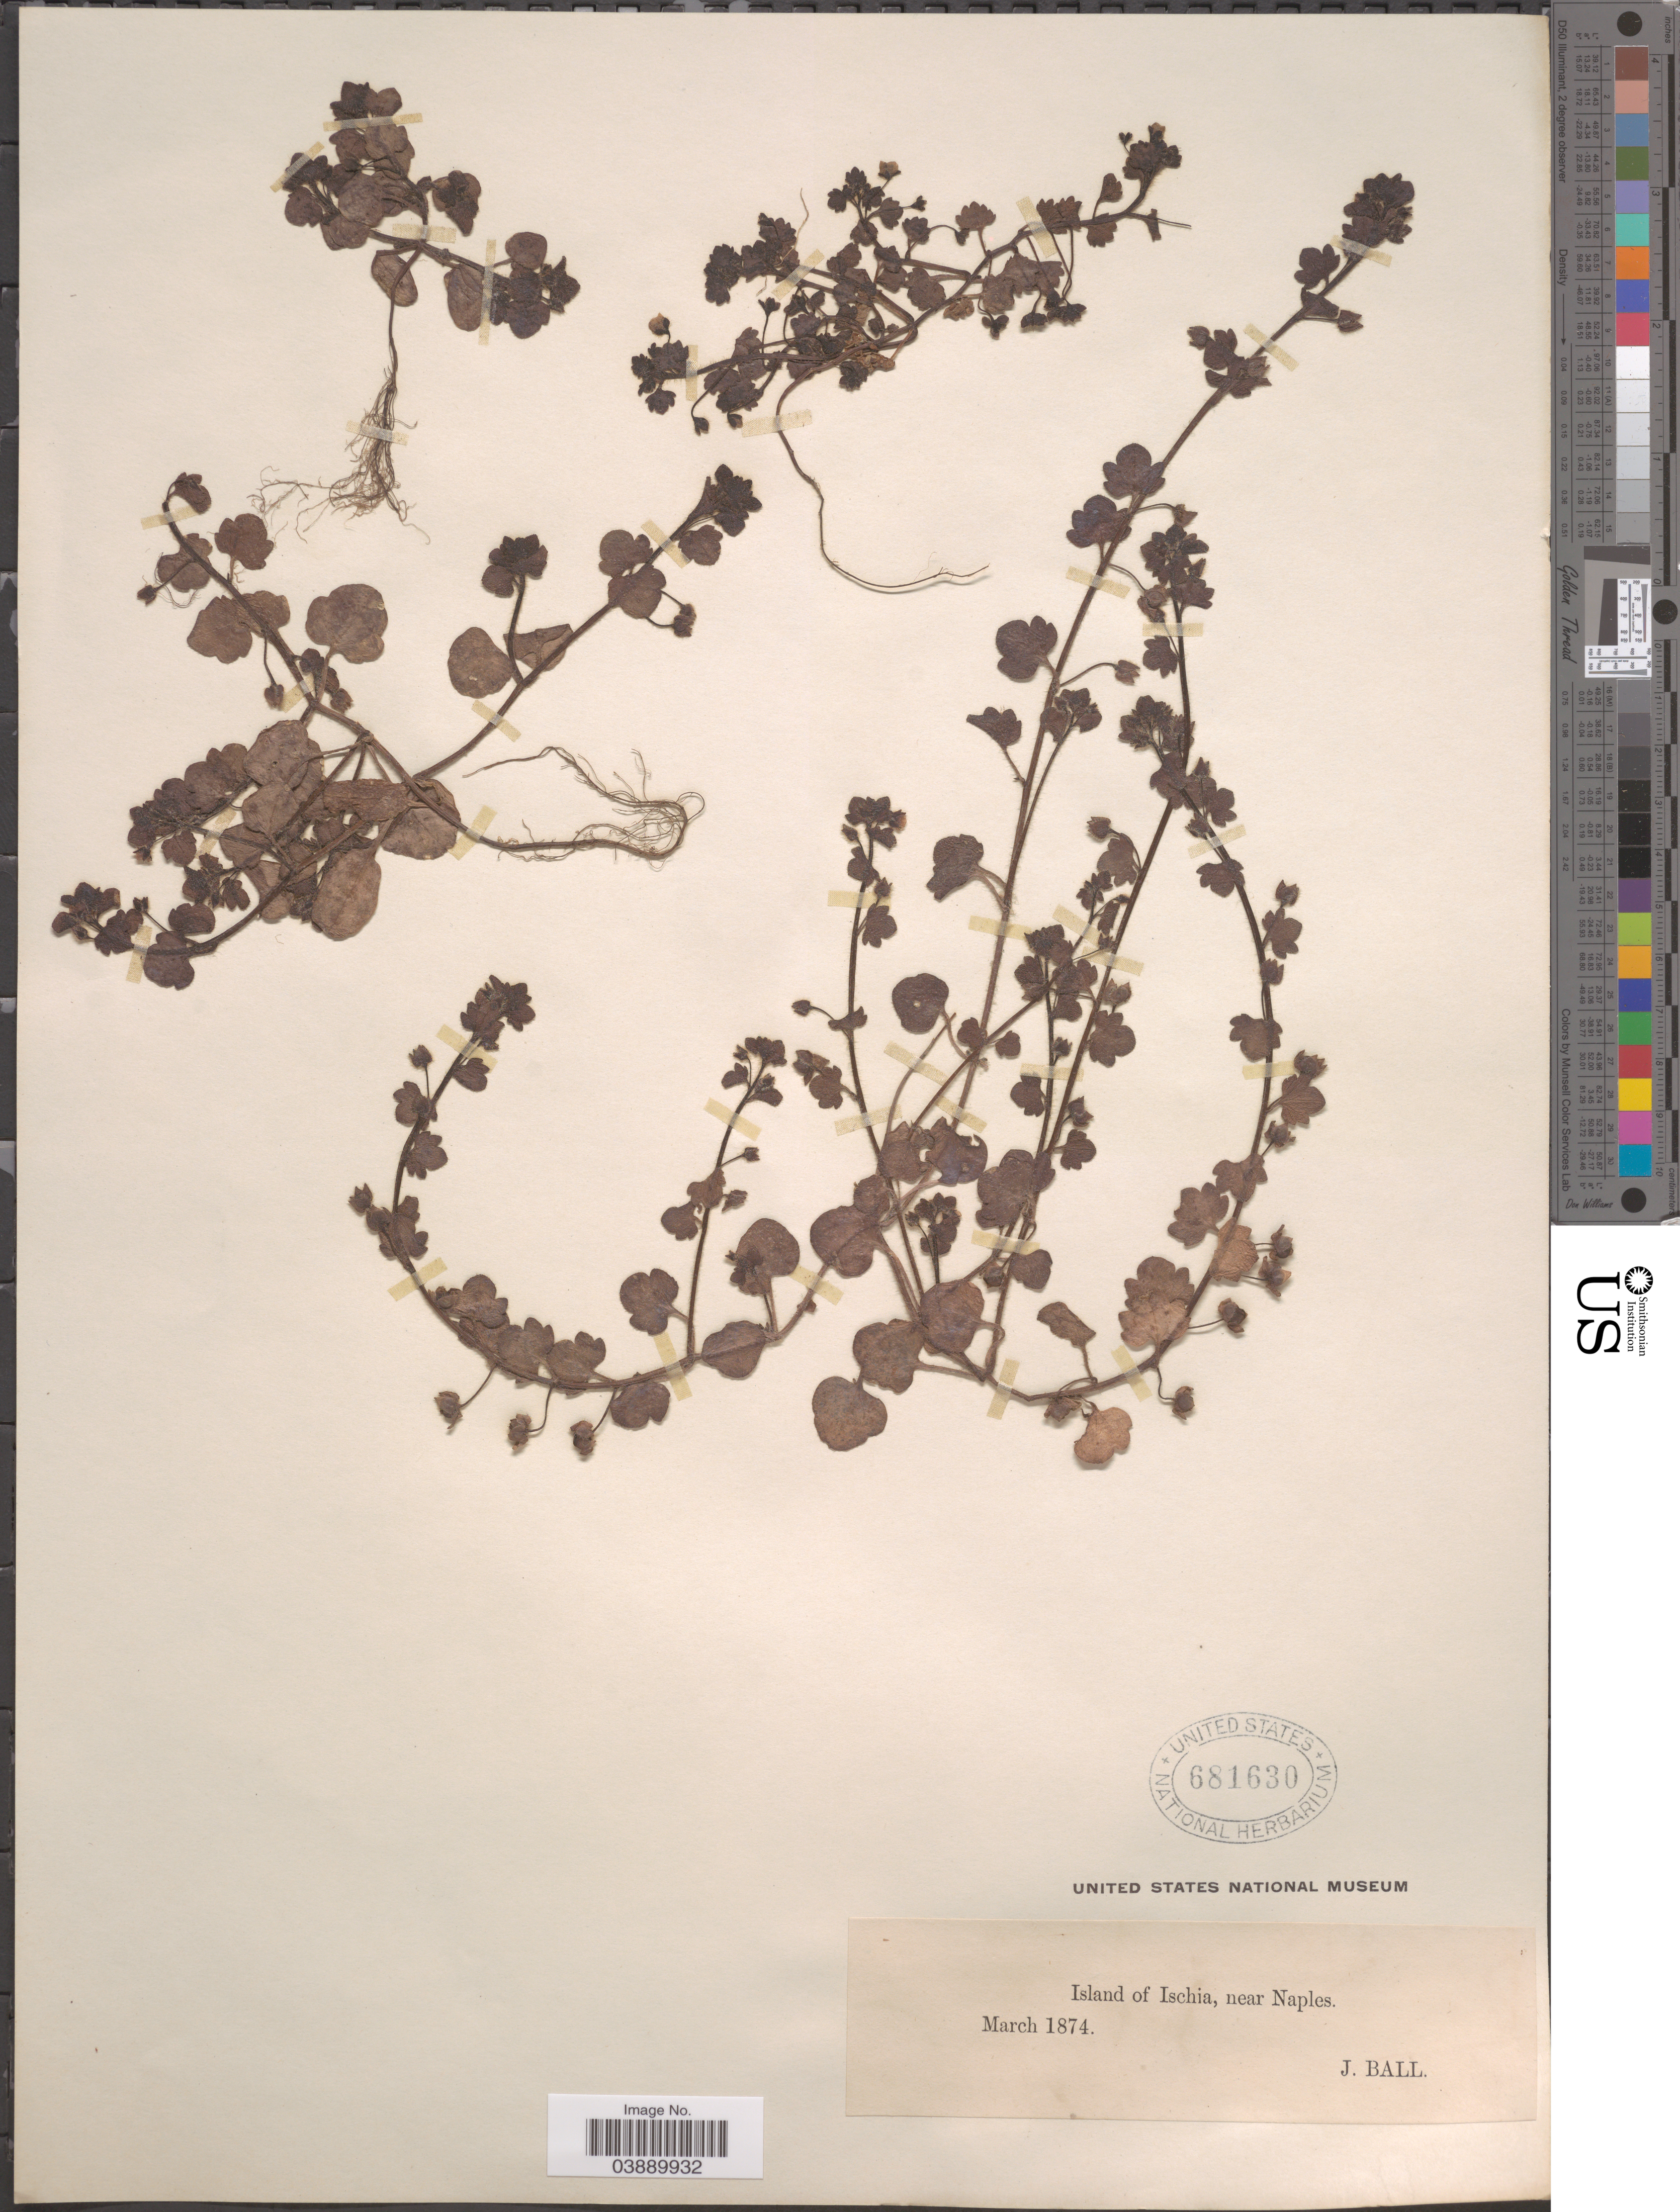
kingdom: Plantae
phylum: Tracheophyta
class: Magnoliopsida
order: Lamiales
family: Plantaginaceae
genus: Veronica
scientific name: Veronica hederifolia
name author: L.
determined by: Albach, Dirk C.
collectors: J. Ball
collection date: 1874-03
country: Italy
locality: Island of Ischia, near Naples.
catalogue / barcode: US 681630